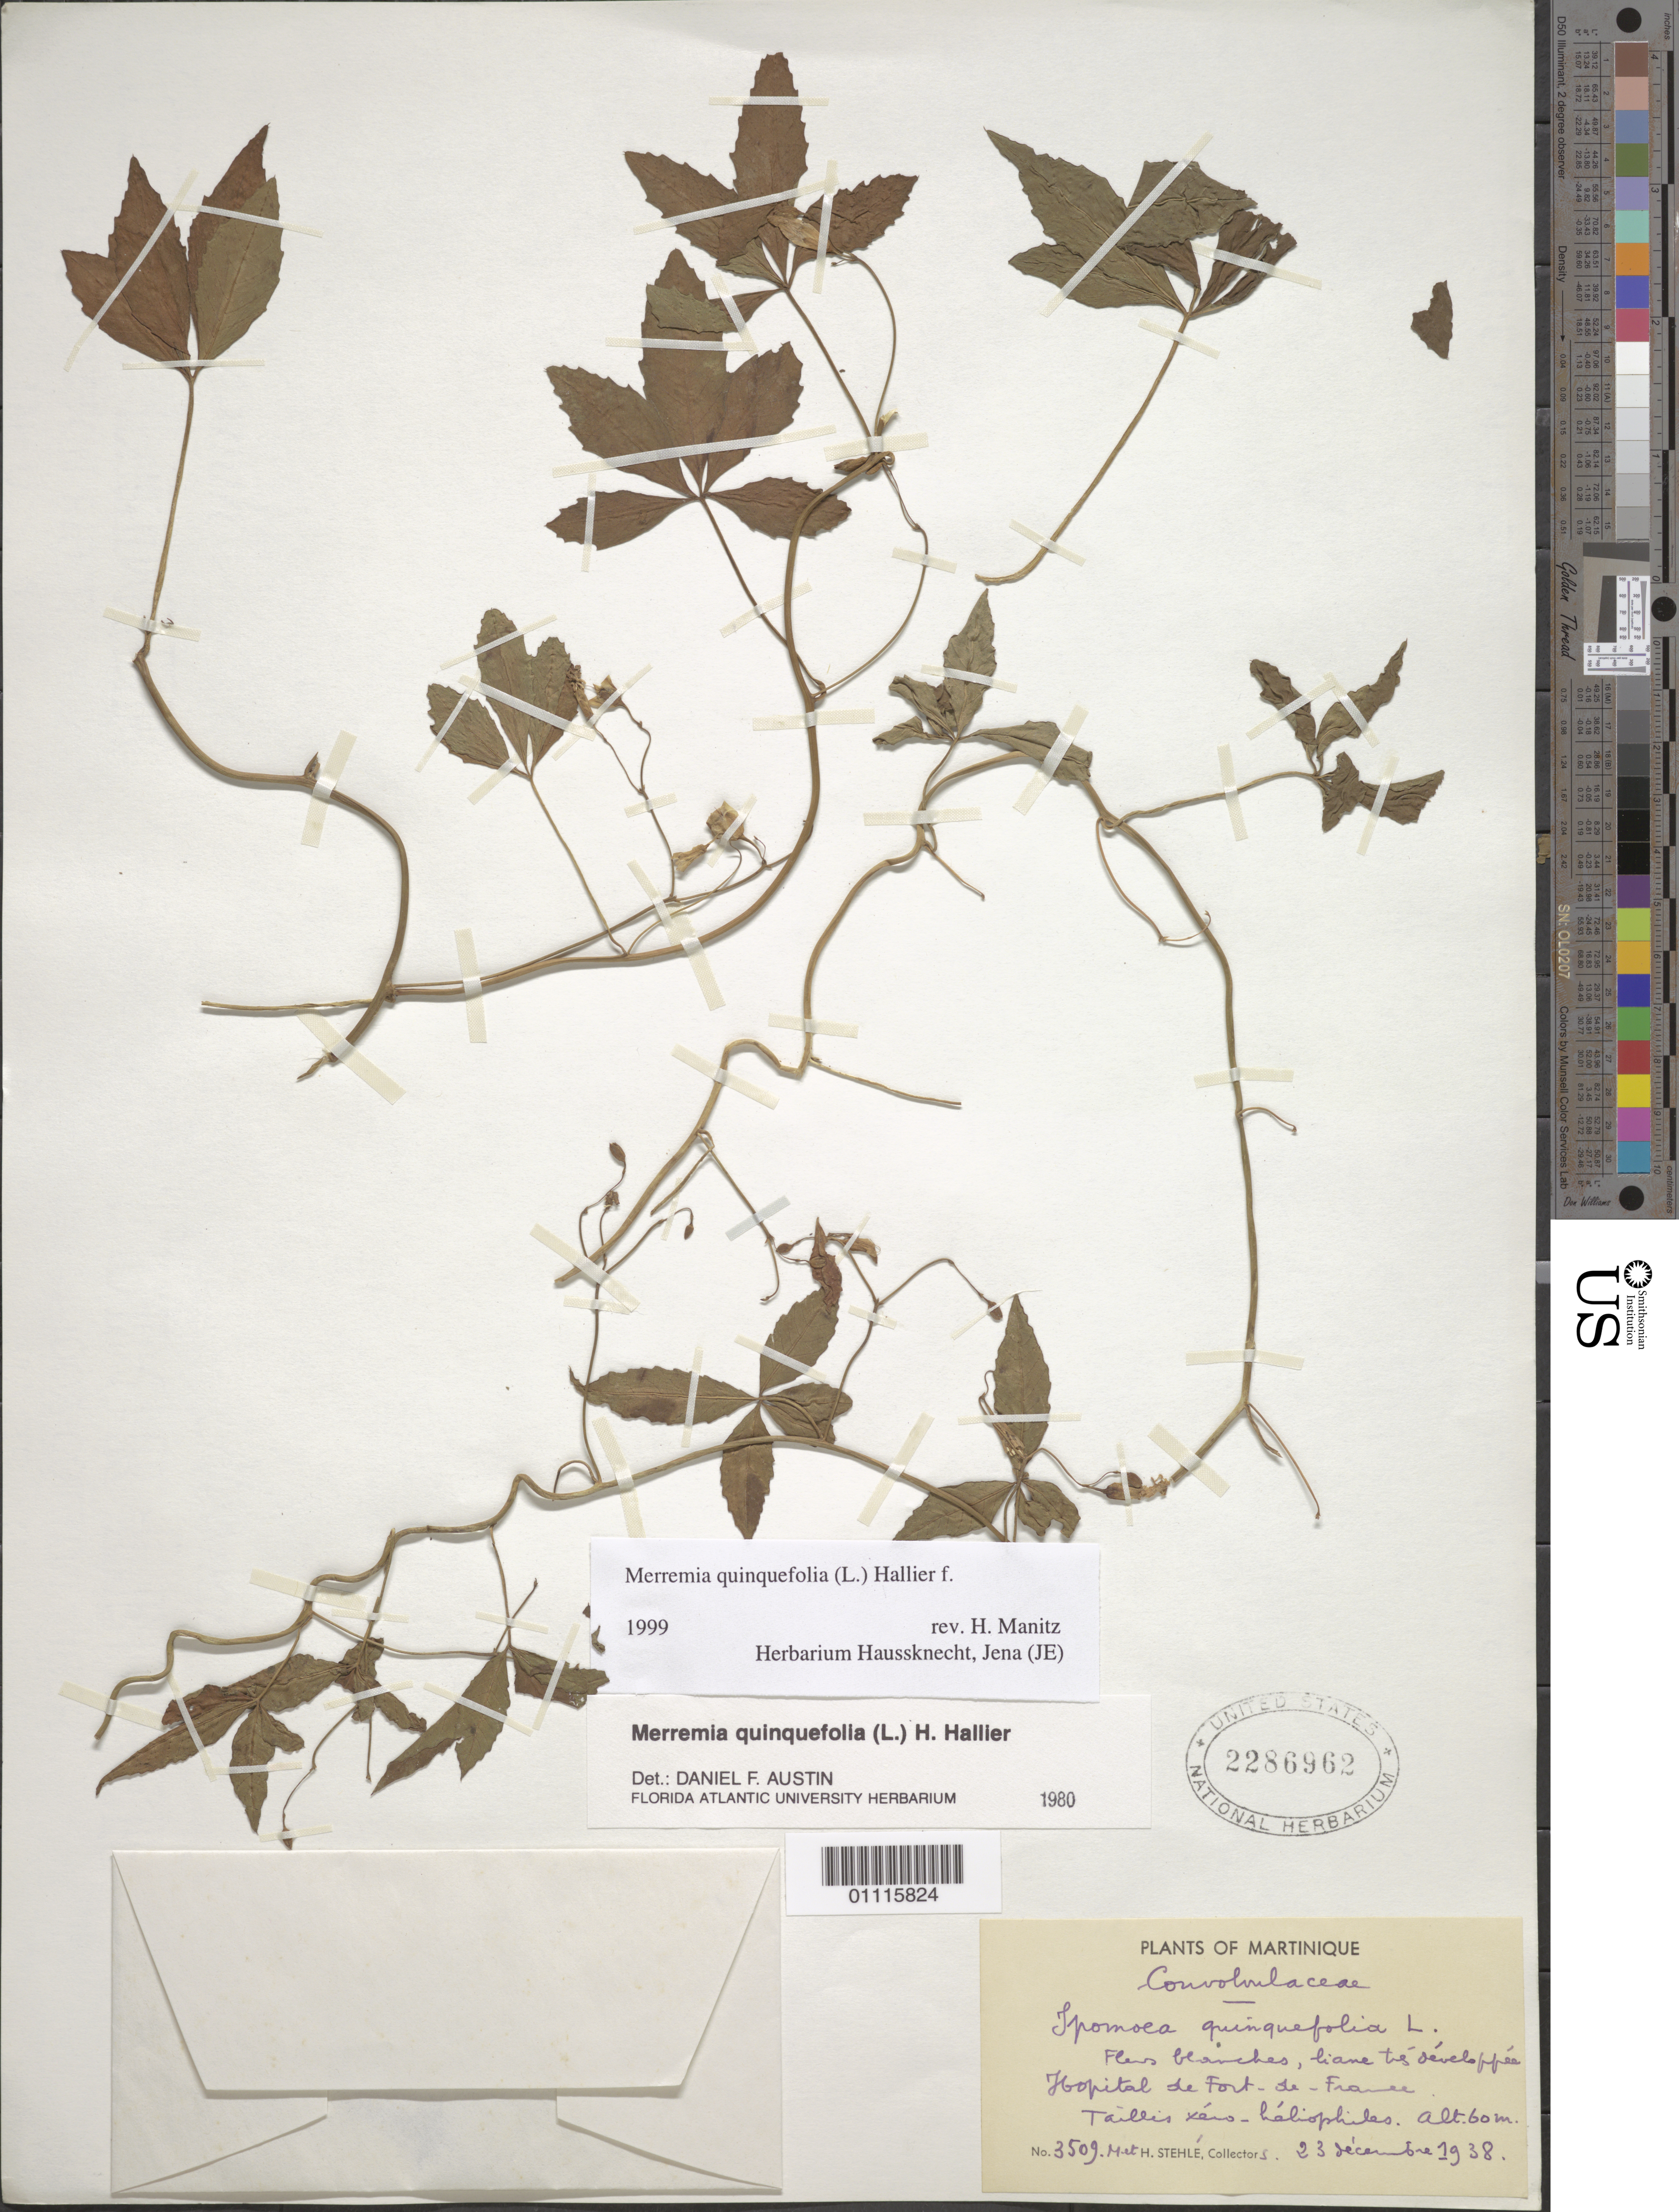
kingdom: Plantae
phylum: Tracheophyta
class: Magnoliopsida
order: Solanales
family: Convolvulaceae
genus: Distimake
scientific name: Distimake quinquefolius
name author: (L.) A. R. Simões & Staples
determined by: Strong, Mark T., (BOT), Smithsonian Institution - National Museum of Natural History (UNITED STATES)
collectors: M. Stehlé & M. Stehlé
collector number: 3509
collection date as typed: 23 Dec 1938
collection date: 1938-12-23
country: Martinique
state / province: Fort-de-France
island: Martinique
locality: Hopital de Fort de France. Tallis xero-heliophiles.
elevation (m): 60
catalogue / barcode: US 2286962